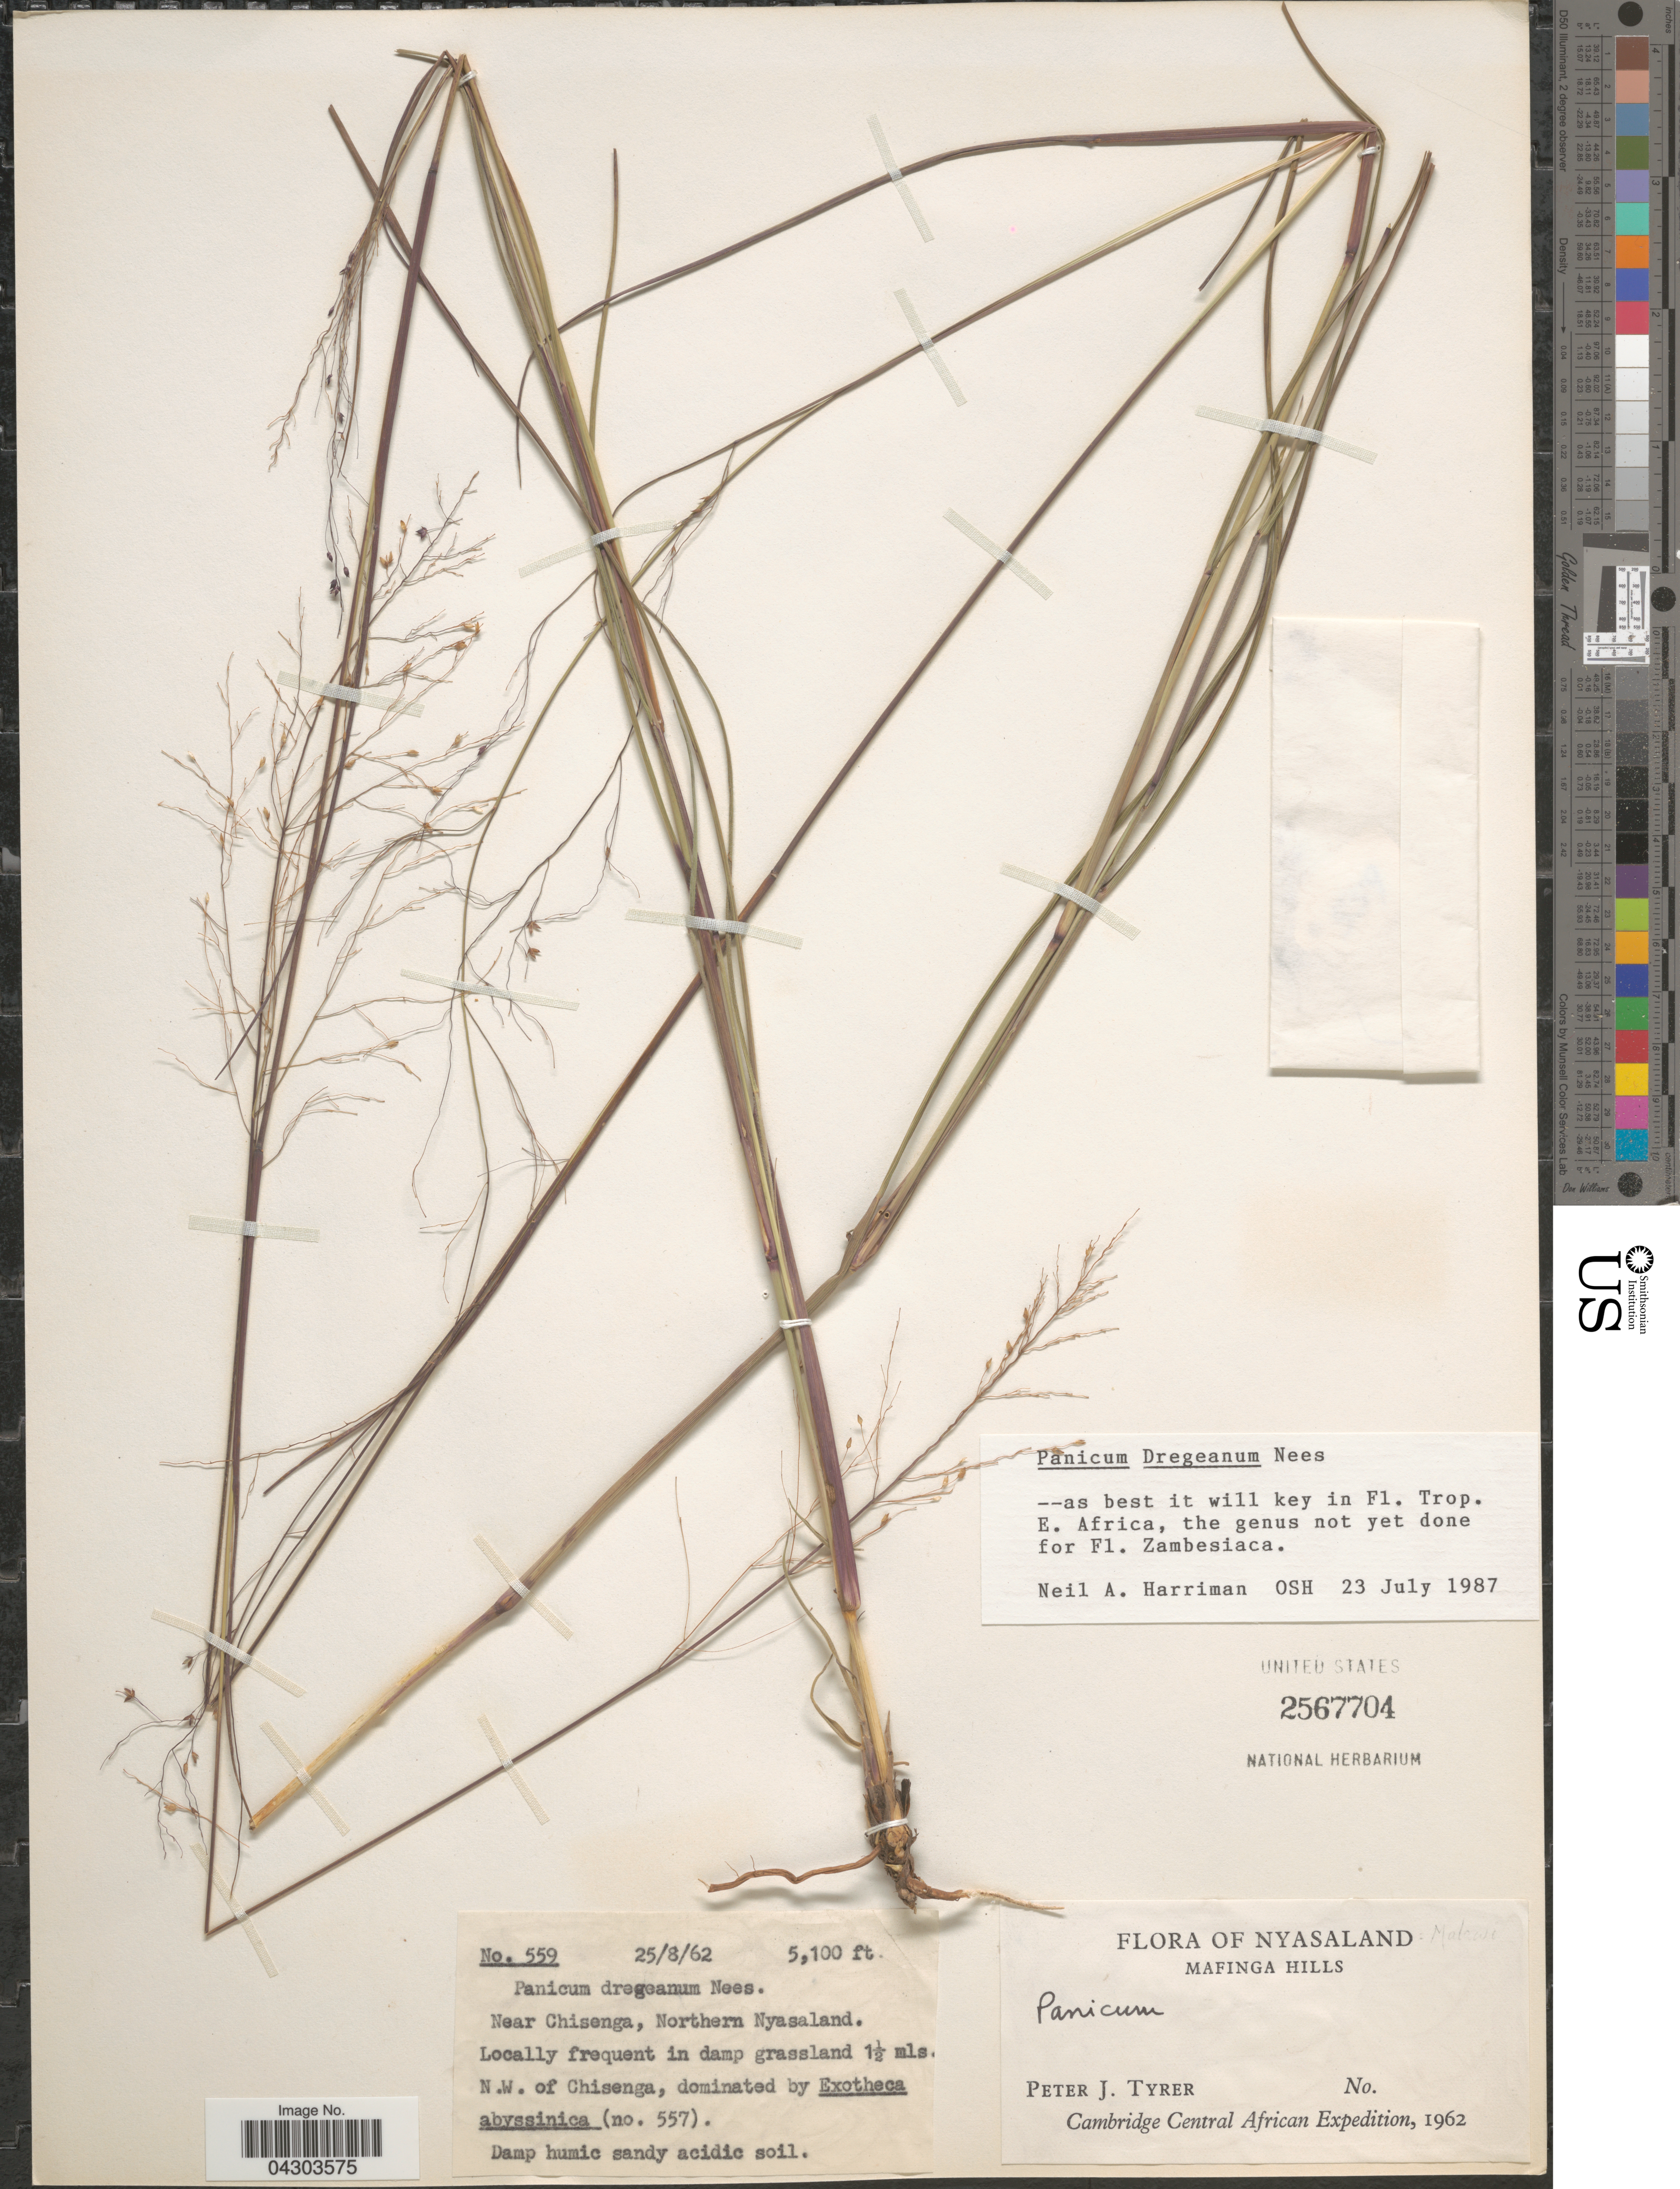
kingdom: Plantae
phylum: Tracheophyta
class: Liliopsida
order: Poales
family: Poaceae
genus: Panicum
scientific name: Panicum dregeanum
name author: Nees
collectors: P. Tyrer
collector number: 559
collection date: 1962-08-25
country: Malawi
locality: Nyasaland. Mafinga Hills. Near Chisenga, Northern Nyasaland. Locally frequent in damp grassland 1½ mls. N.W. of Chisenga. Cambridge Central African Expedition, 1962.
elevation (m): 1554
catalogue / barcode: US 2567704